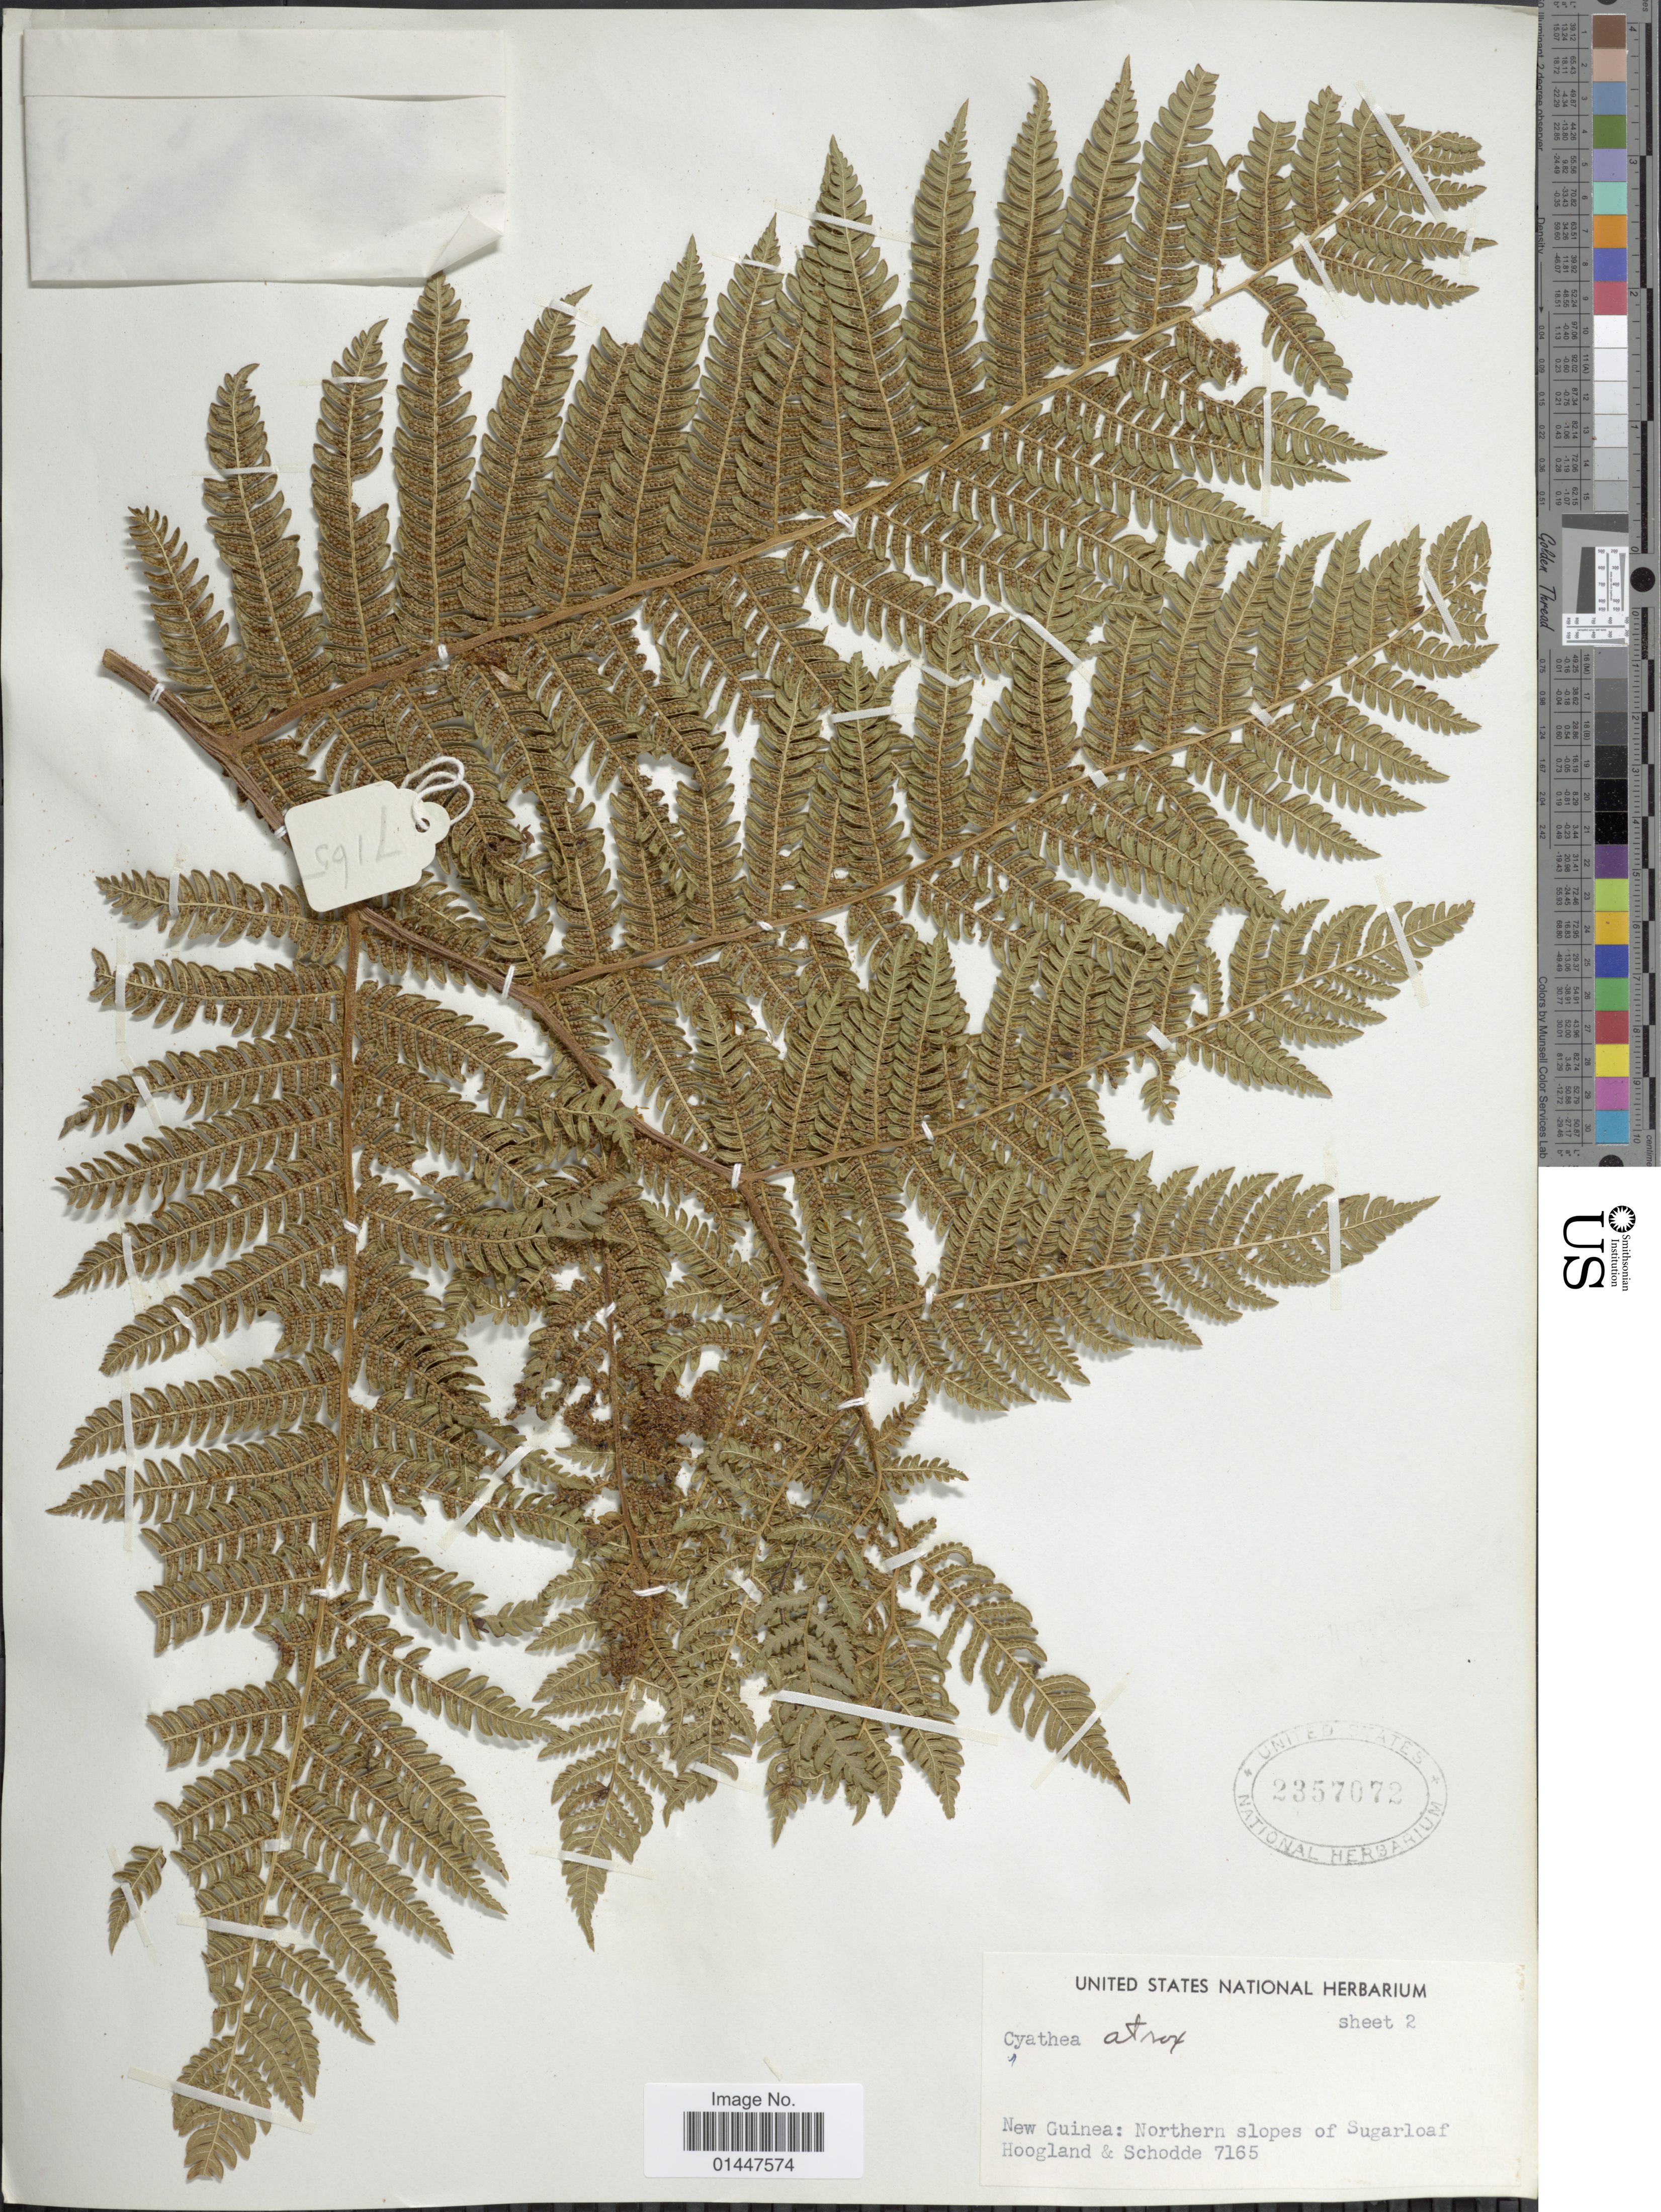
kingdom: Plantae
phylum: Tracheophyta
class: Polypodiopsida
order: Cyatheales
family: Cyatheaceae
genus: Sphaeropteris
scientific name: Sphaeropteris atrox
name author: (C. Chr.) R.M. Tryon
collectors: R. D. Hoogland & Schodde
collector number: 7165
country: Papua New Guinea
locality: New Guinea: Northern slopes of Sugarloaf.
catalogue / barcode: US 2357072